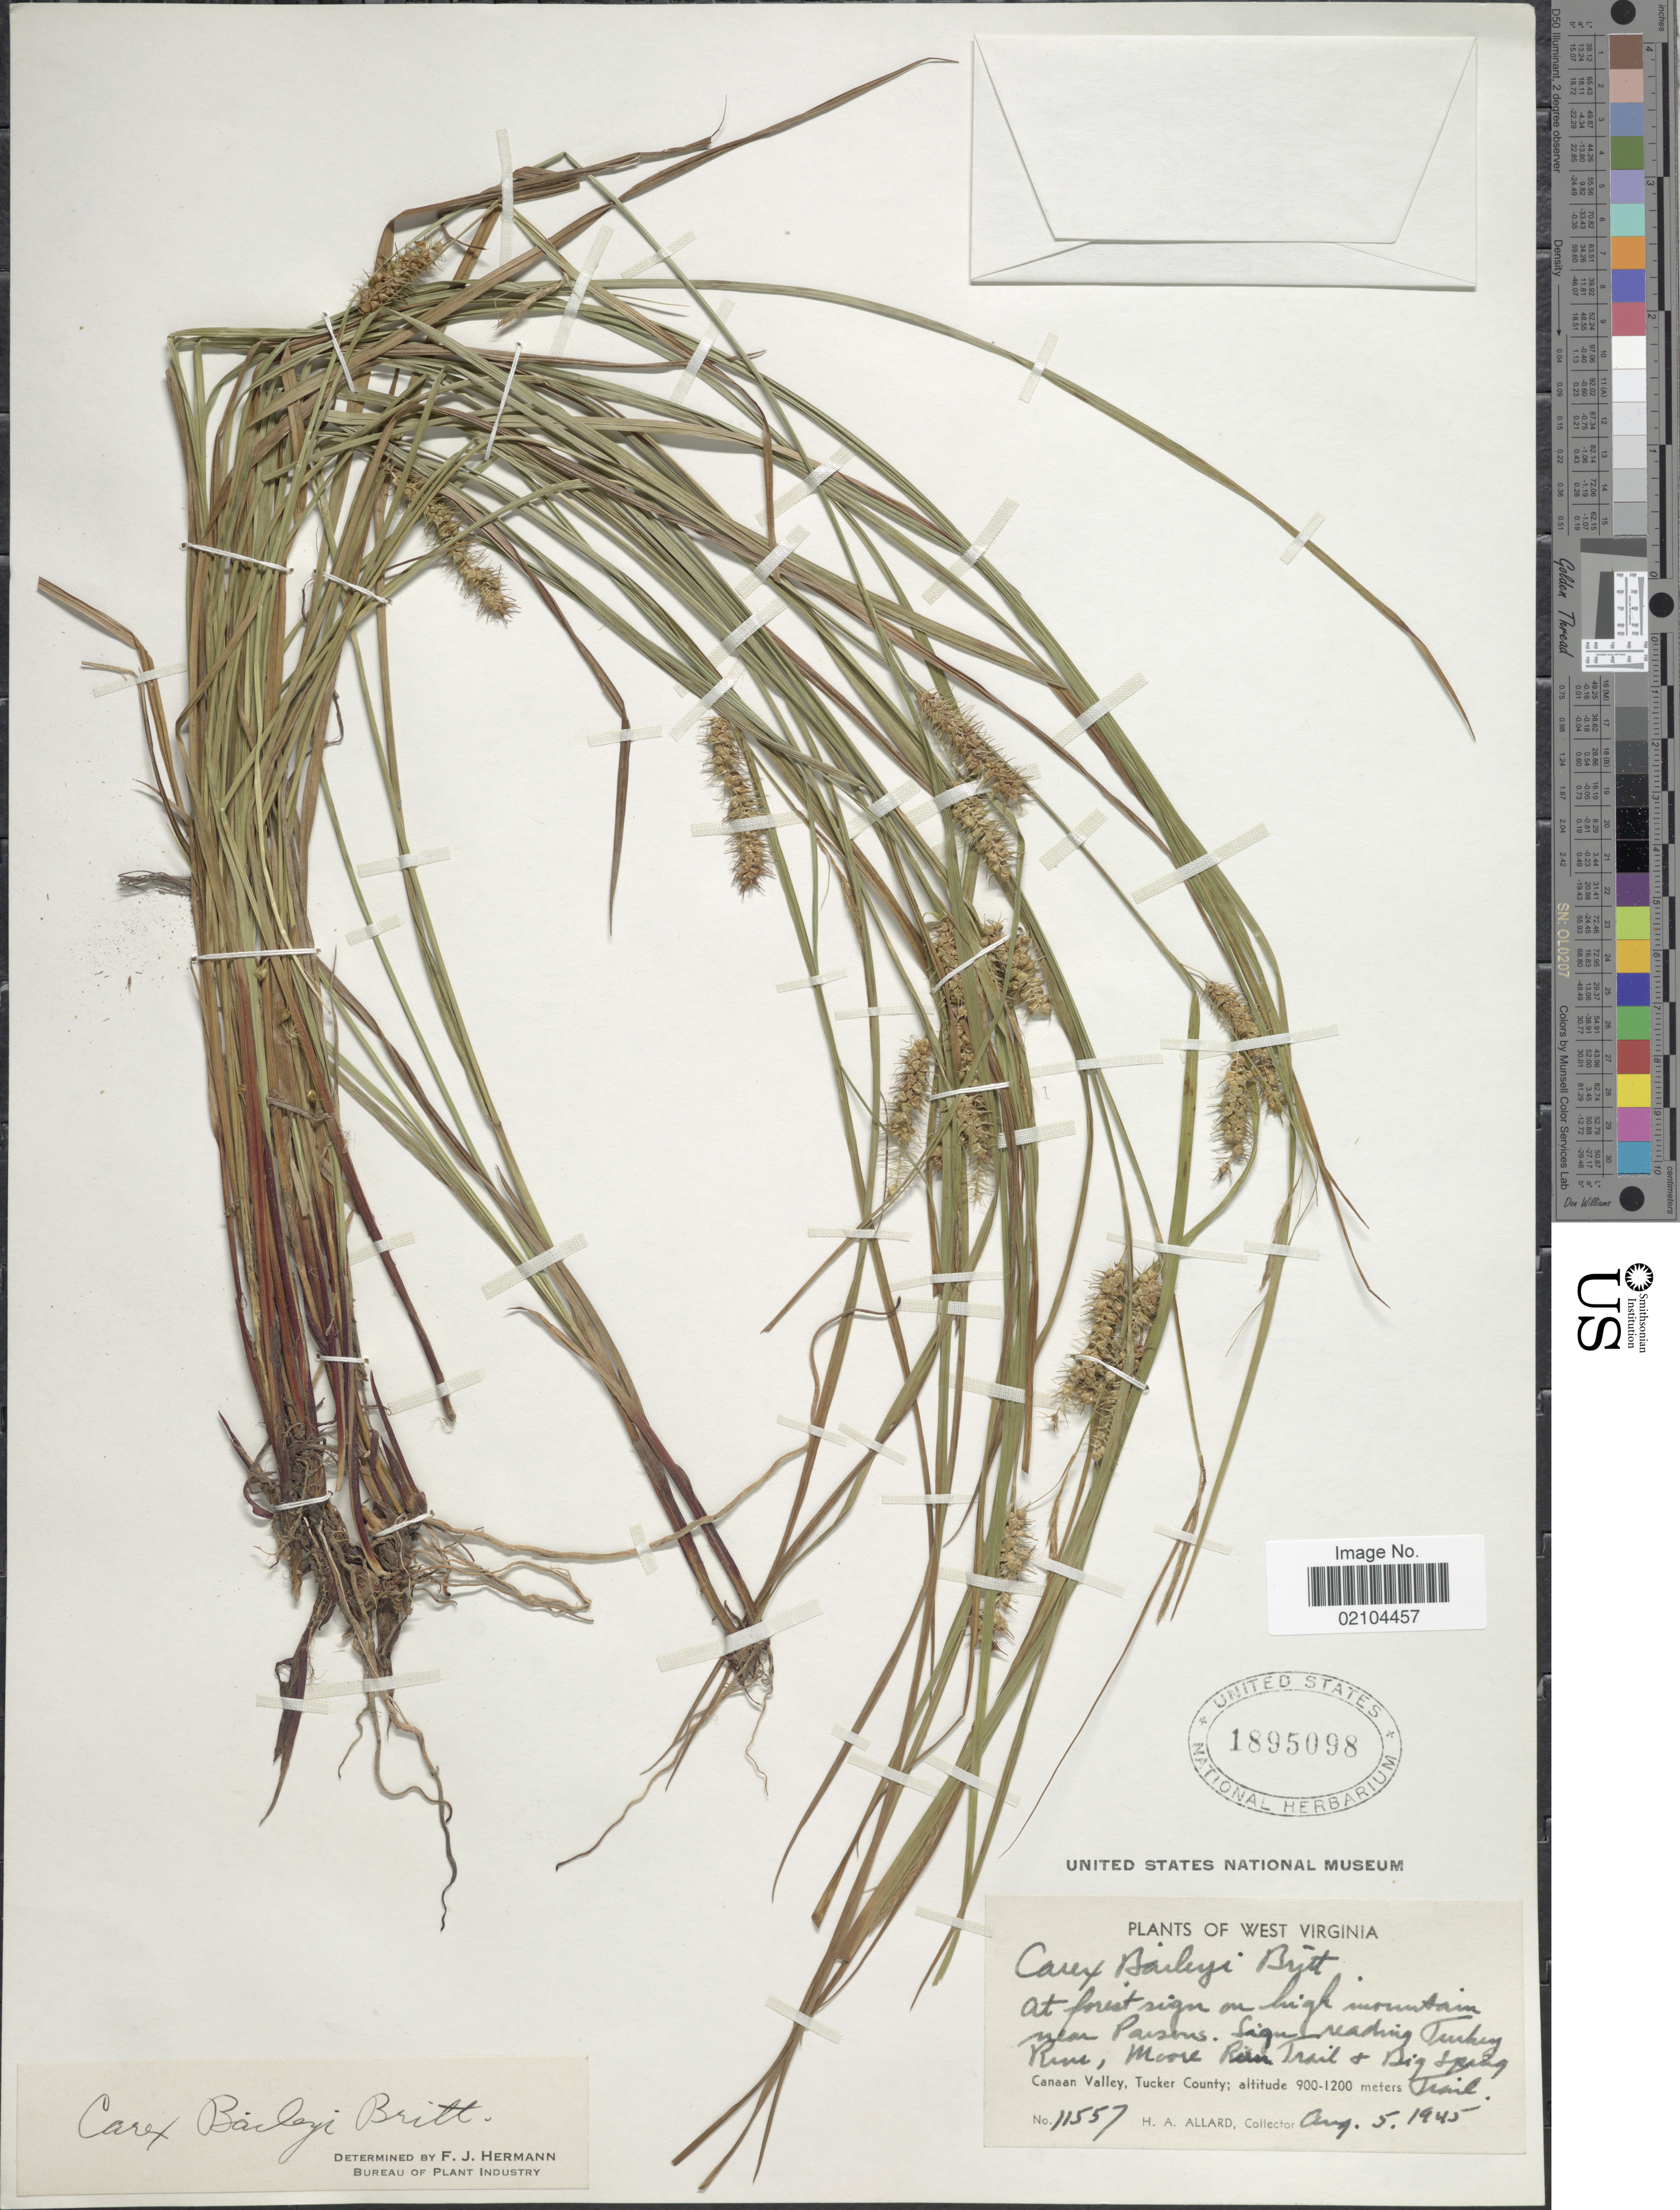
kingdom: Plantae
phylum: Tracheophyta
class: Liliopsida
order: Poales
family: Cyperaceae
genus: Carex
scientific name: Carex baileyi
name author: Britton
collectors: H. A. Allard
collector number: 11557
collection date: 1945-08-05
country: United States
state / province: West Virginia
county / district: Tucker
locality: At forest sign on high mountain near Parsons, sign reading Turkey Run, Moore Run Trail and Big Spring Trail, Canaan Valley, Tucker County.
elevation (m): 900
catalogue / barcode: US 1895098